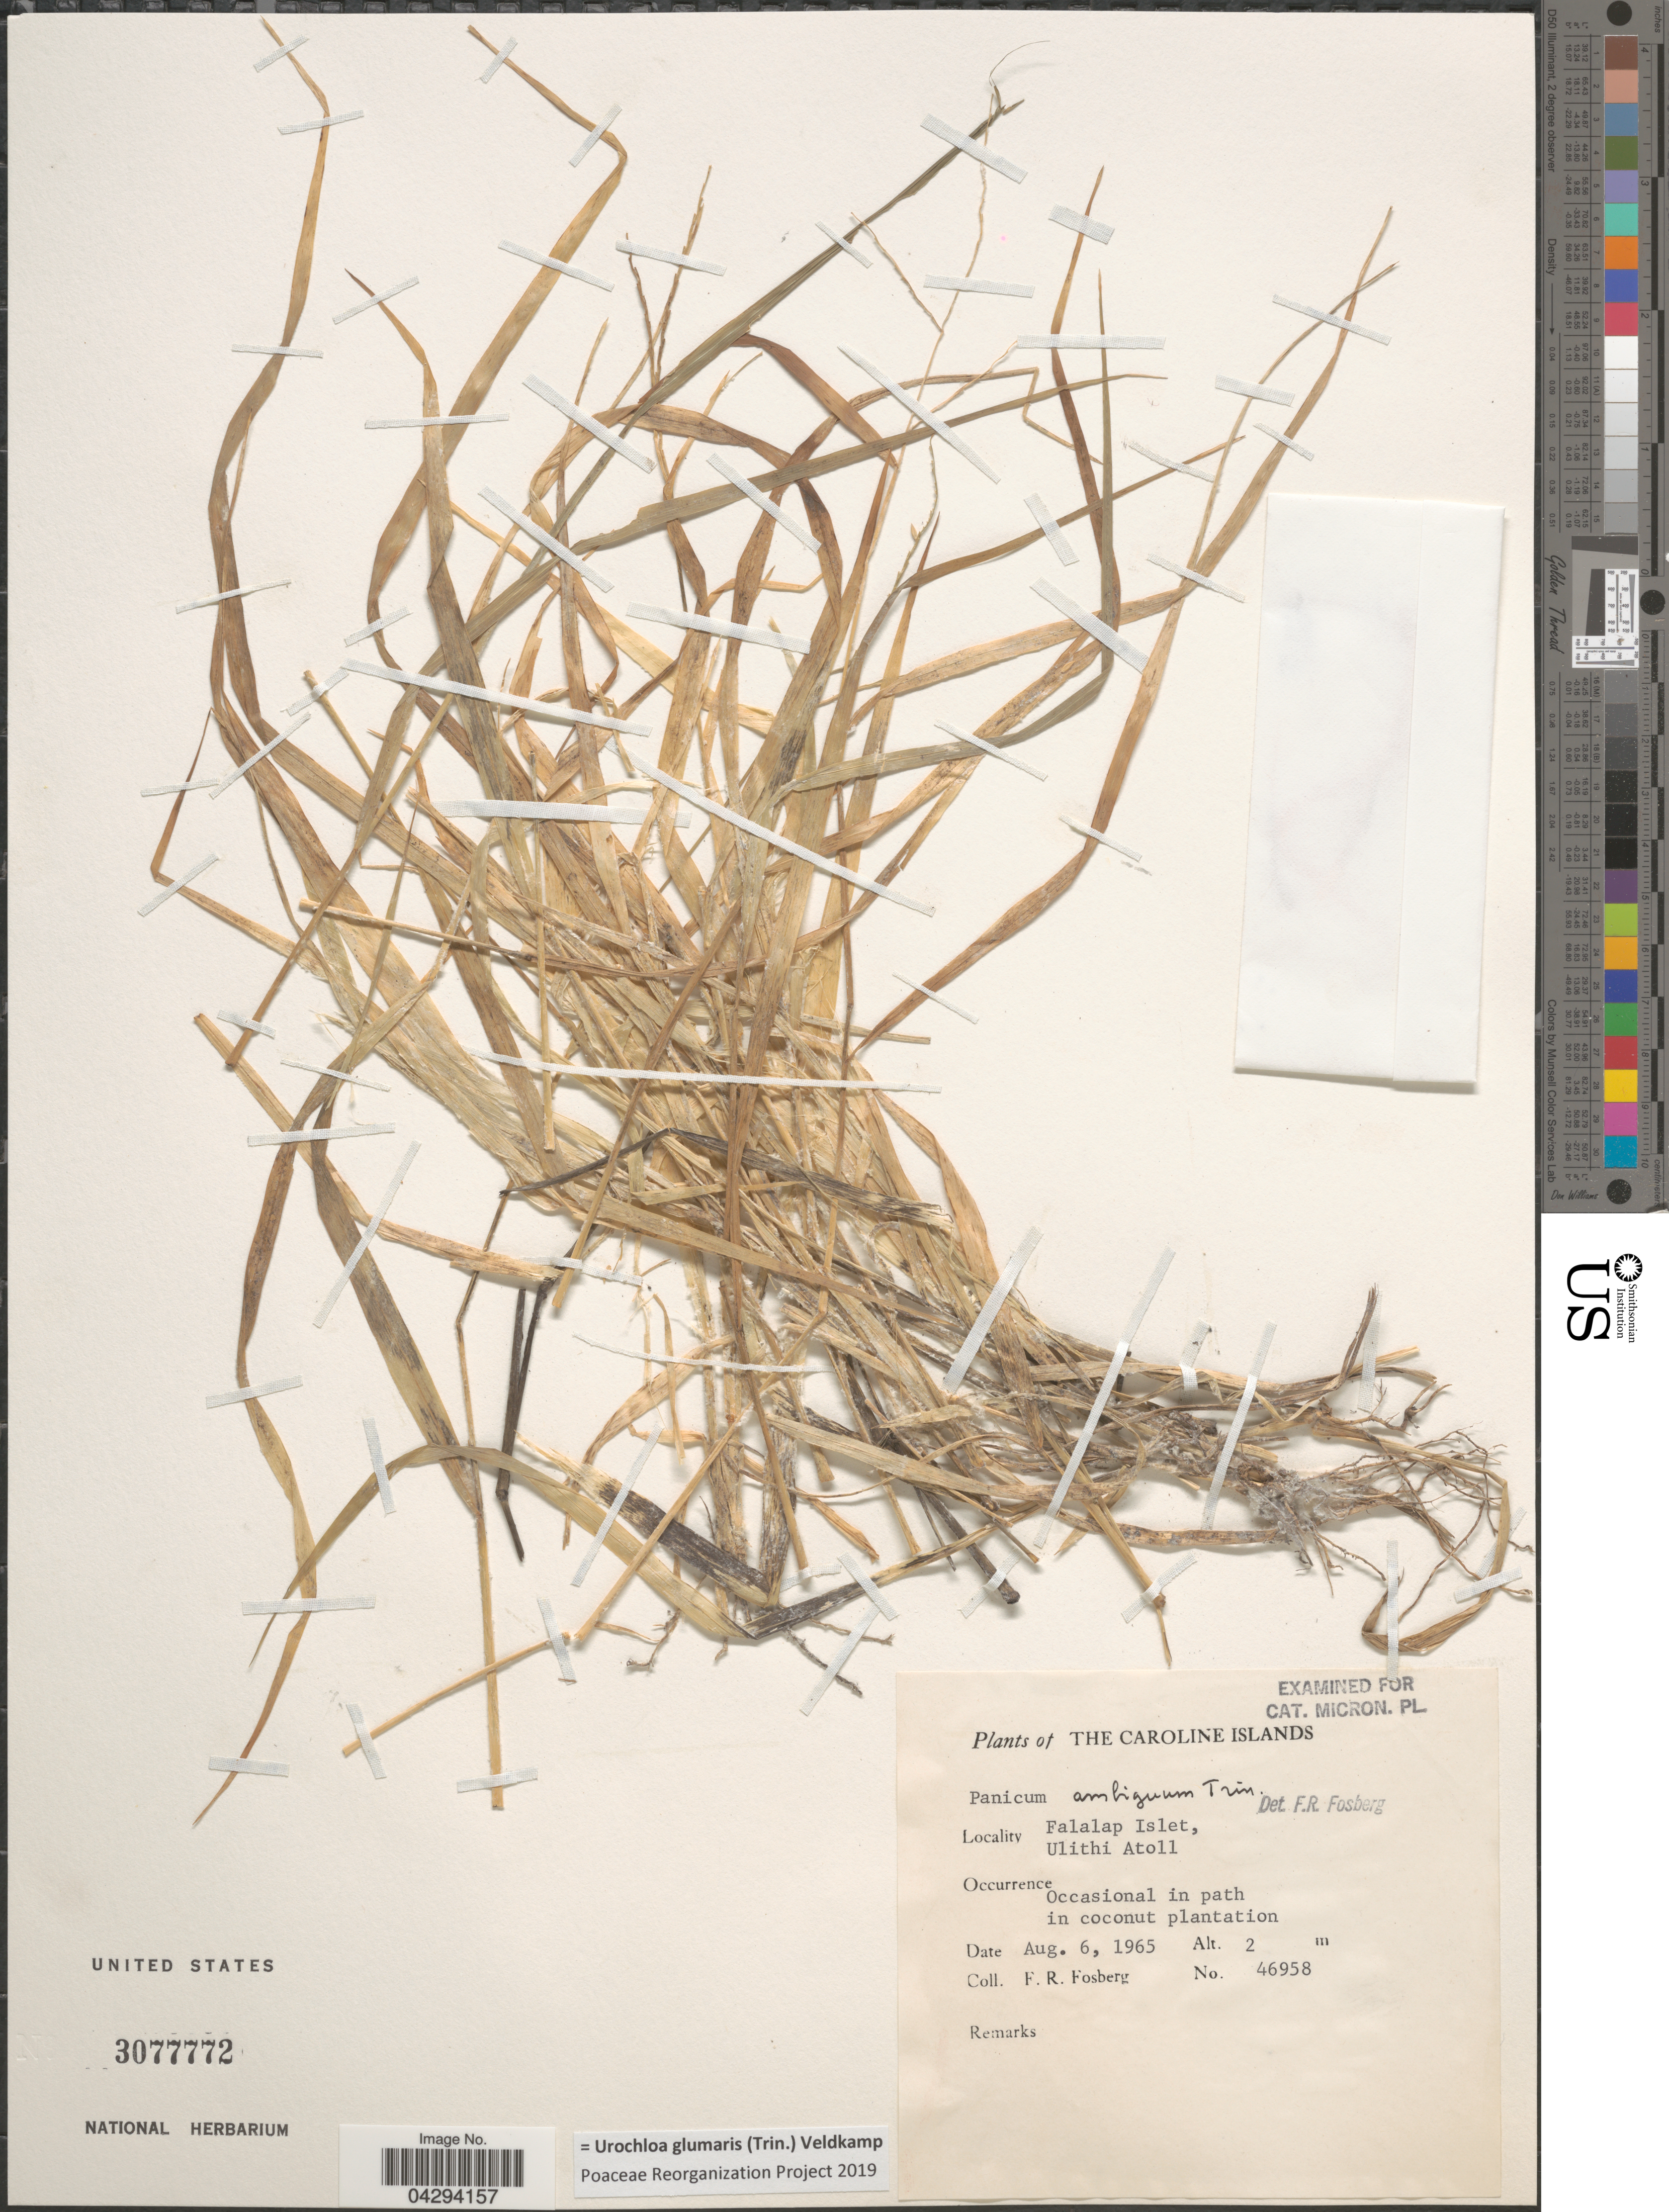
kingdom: Plantae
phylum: Tracheophyta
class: Liliopsida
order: Poales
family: Poaceae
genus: Urochloa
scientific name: Urochloa glumaris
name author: (Trin.) Veldkamp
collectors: F. R. Fosberg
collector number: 46958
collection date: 1965-08-06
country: Micronesia, Federated States of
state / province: Yap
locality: The Caroline Islands. Falalap Islet, Ulithi Atoll. In path in coconut plantation.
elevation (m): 2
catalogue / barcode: US 3077772